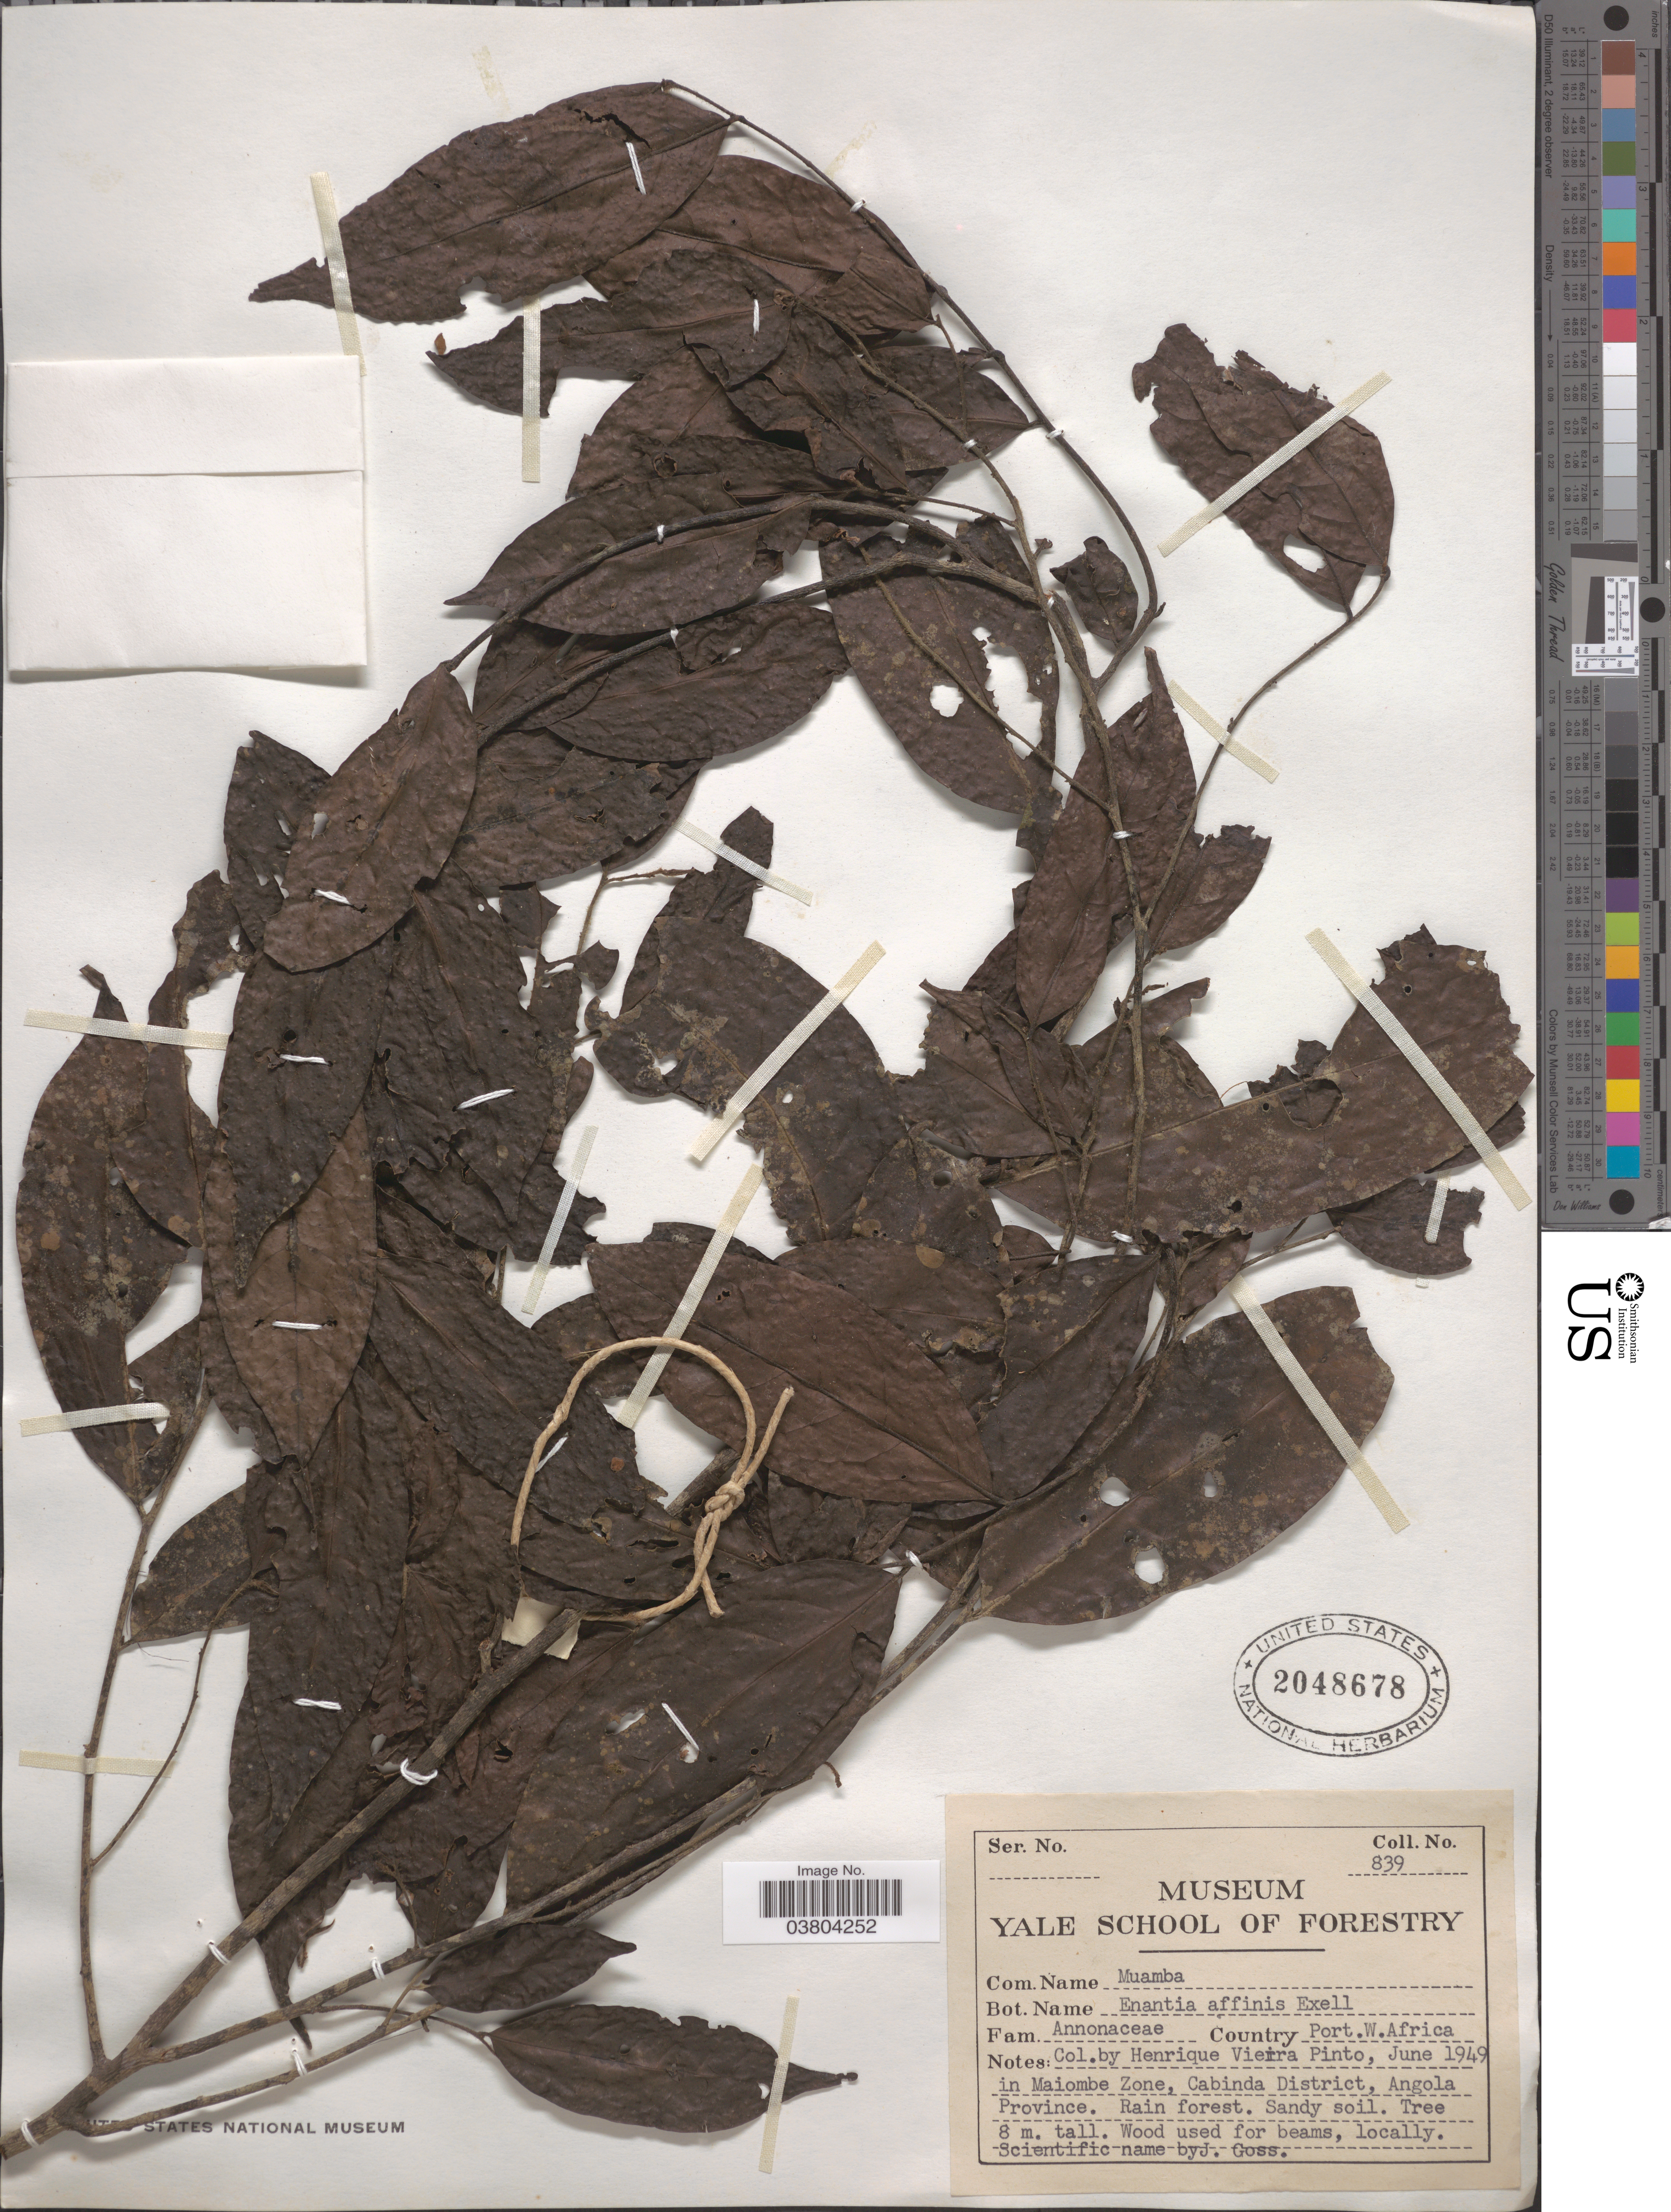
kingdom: Plantae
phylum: Tracheophyta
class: Magnoliopsida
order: Magnoliales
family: Annonaceae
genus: Annickia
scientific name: Annickia affinis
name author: (Exell) Versteegh & Sosef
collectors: H. Pinto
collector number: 839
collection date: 1949-06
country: Angola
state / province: Cabinda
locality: In Maiombe Zone, Cabinda District, Angola Province.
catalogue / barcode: US 2048678